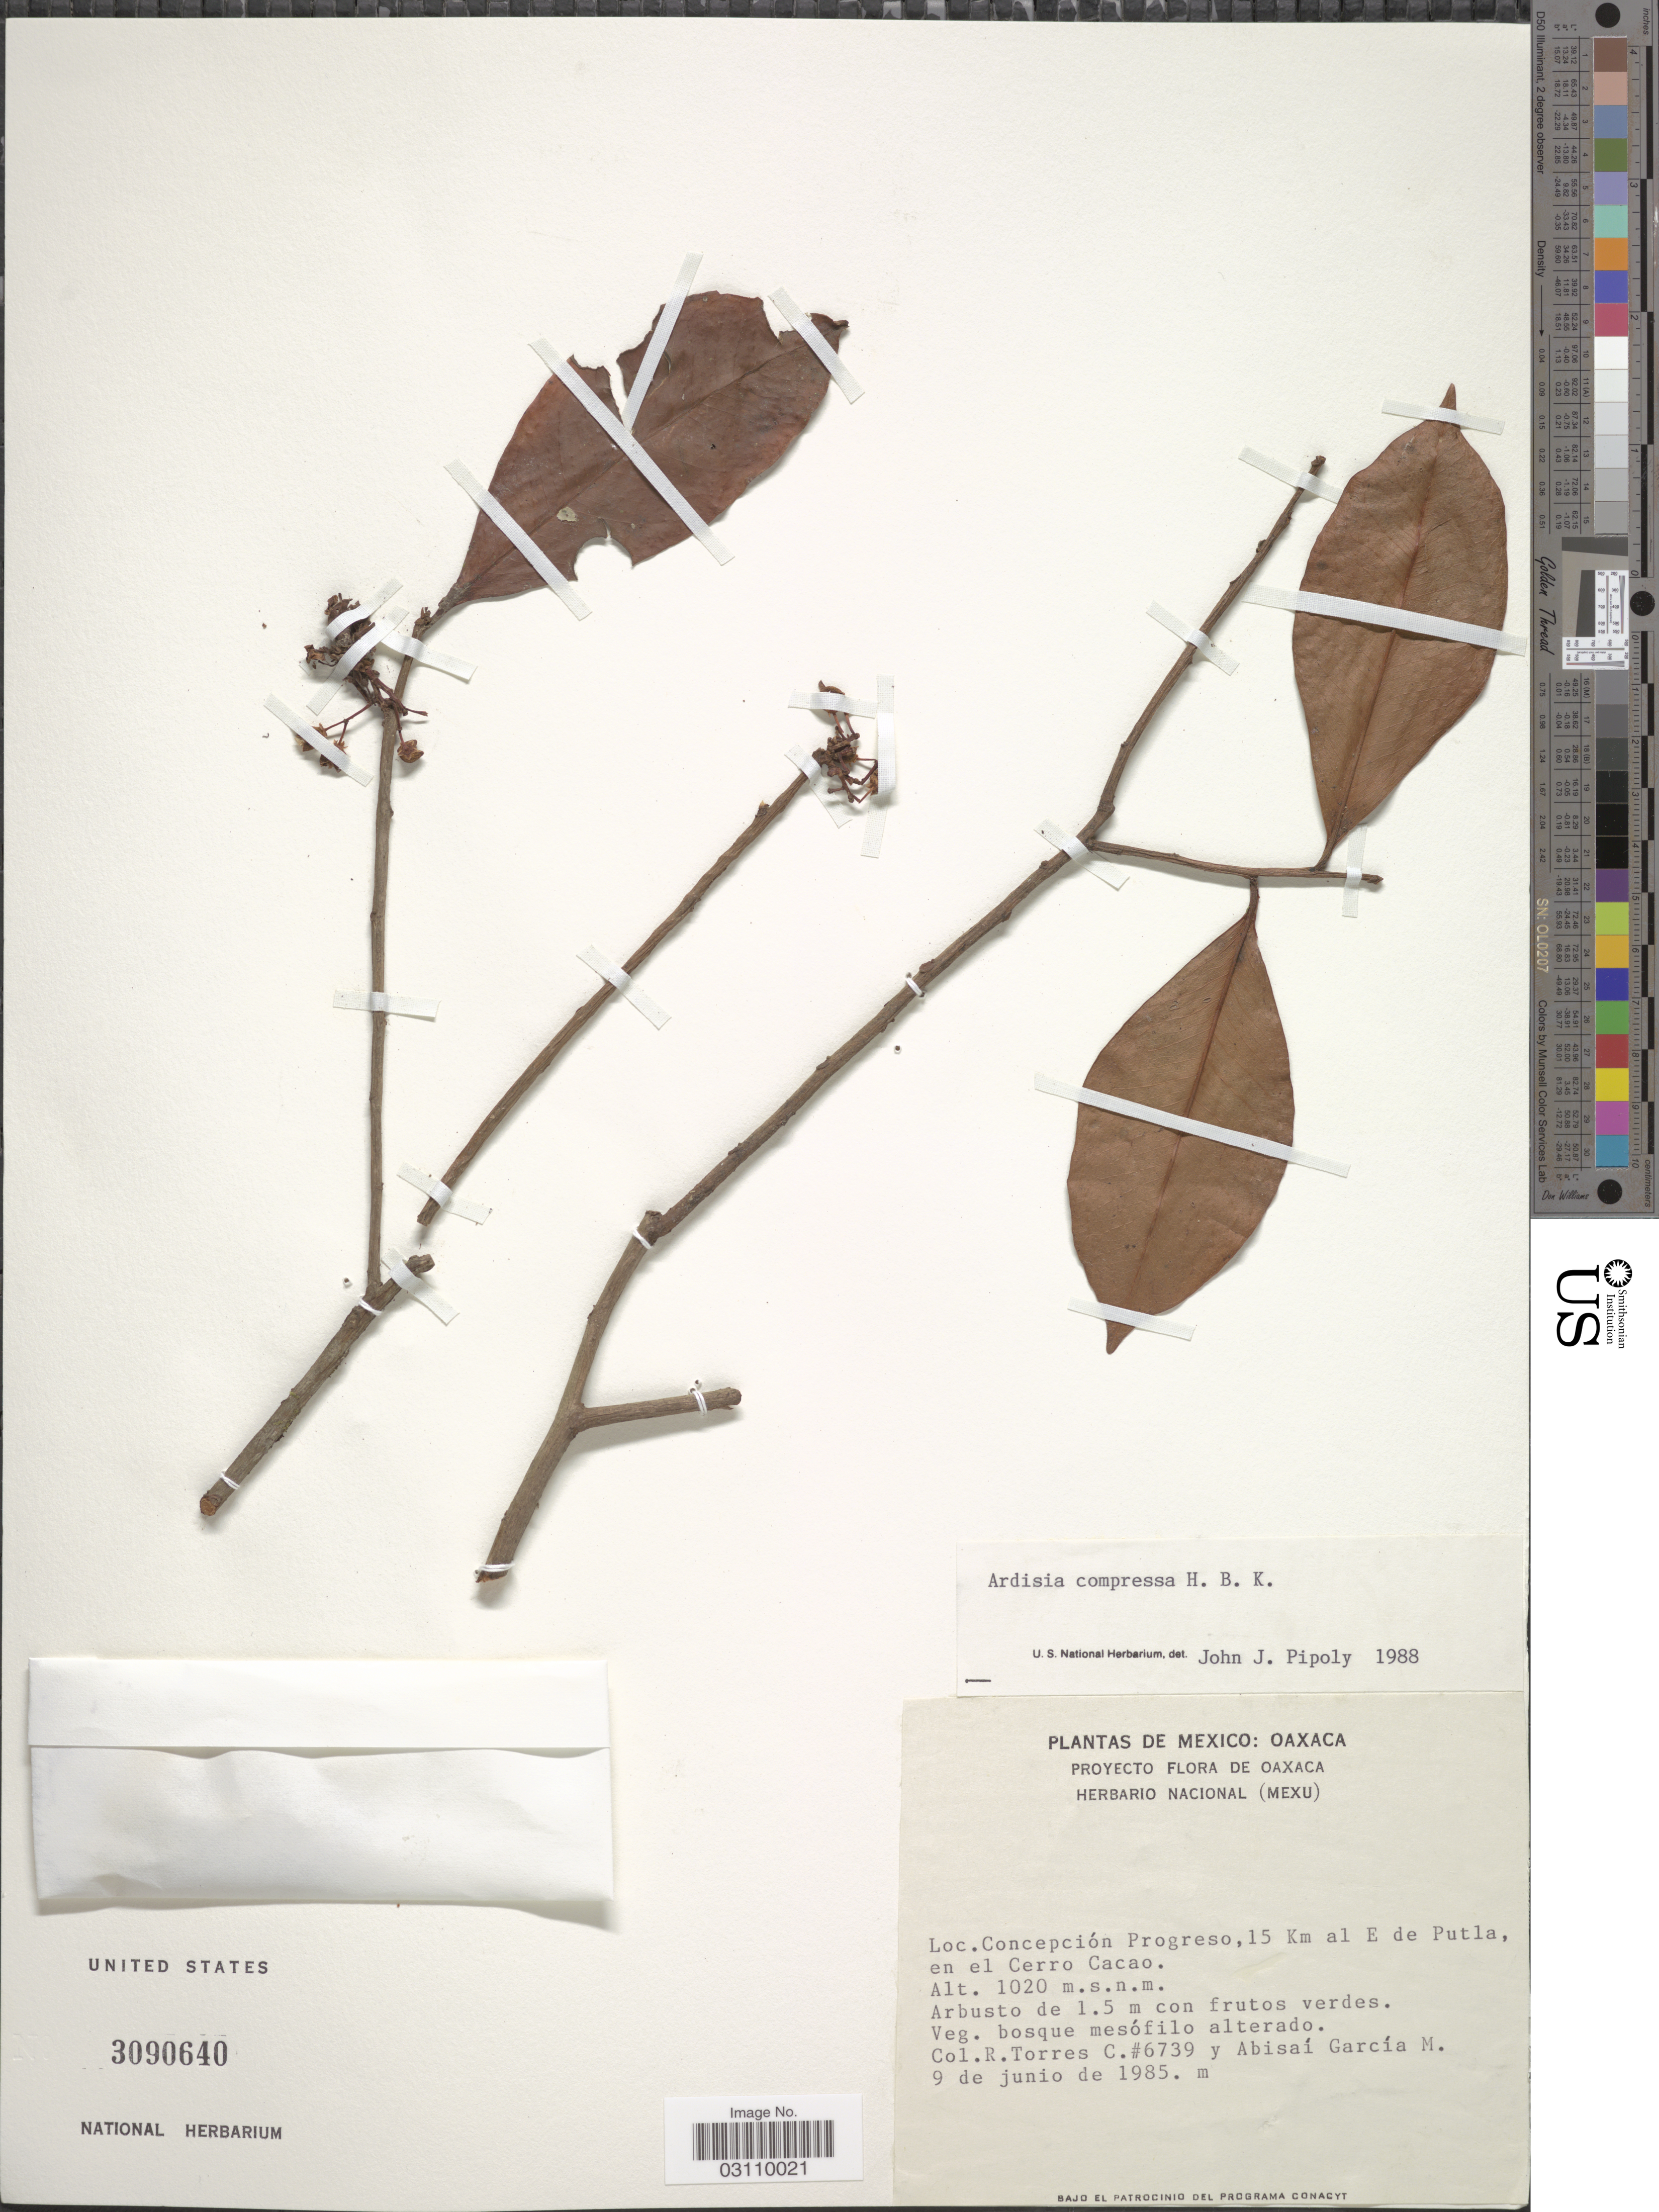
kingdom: Plantae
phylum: Tracheophyta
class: Magnoliopsida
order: Ericales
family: Primulaceae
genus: Ardisia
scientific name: Ardisia compressa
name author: Kunth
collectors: R. Torres C. & A. García-Mendoza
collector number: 6739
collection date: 1985-06-09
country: Mexico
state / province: Oaxaca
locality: Concepción Progreso, 15 Km al E de Putla, en el Cerro Cacao.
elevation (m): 1020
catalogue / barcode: US 3090640